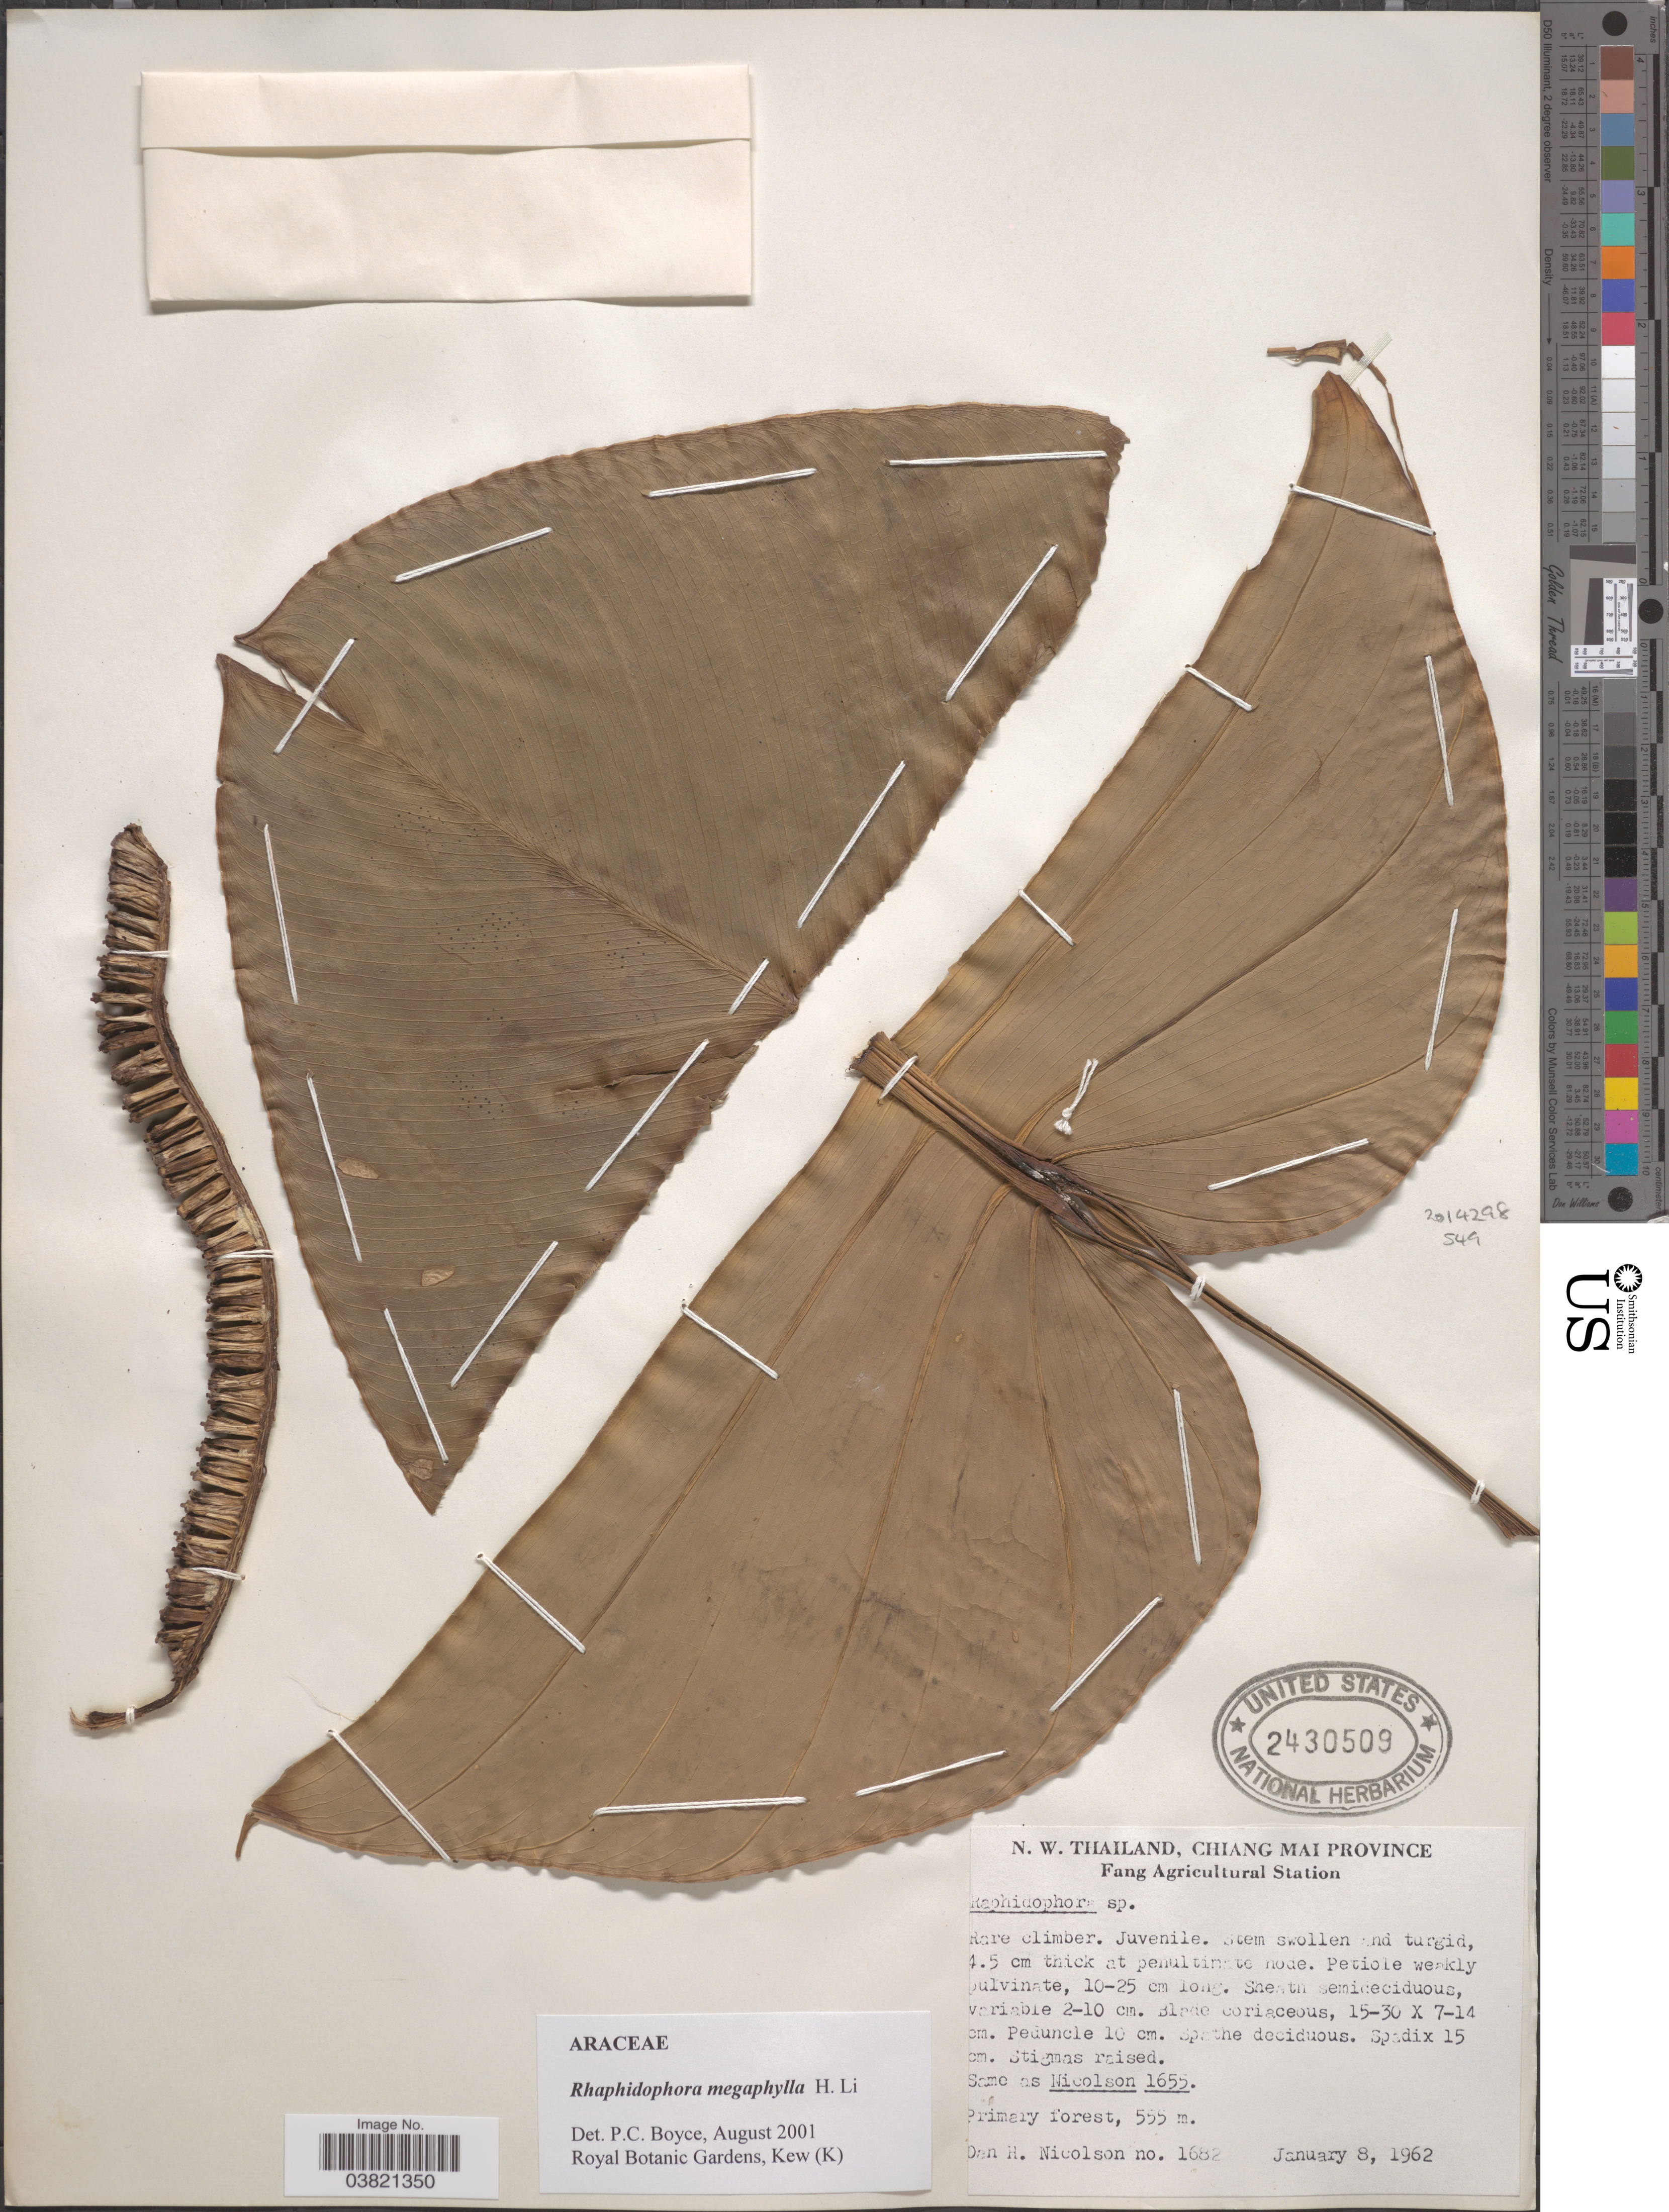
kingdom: Plantae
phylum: Tracheophyta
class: Liliopsida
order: Alismatales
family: Araceae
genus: Rhaphidophora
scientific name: Rhaphidophora megaphylla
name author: H. Li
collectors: D. H. Nicolson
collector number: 1682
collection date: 1962-01-08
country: Thailand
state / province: Chiang Mai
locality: N. W. Thailand. Fang Agricultural Station.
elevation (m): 555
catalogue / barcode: US 2430509